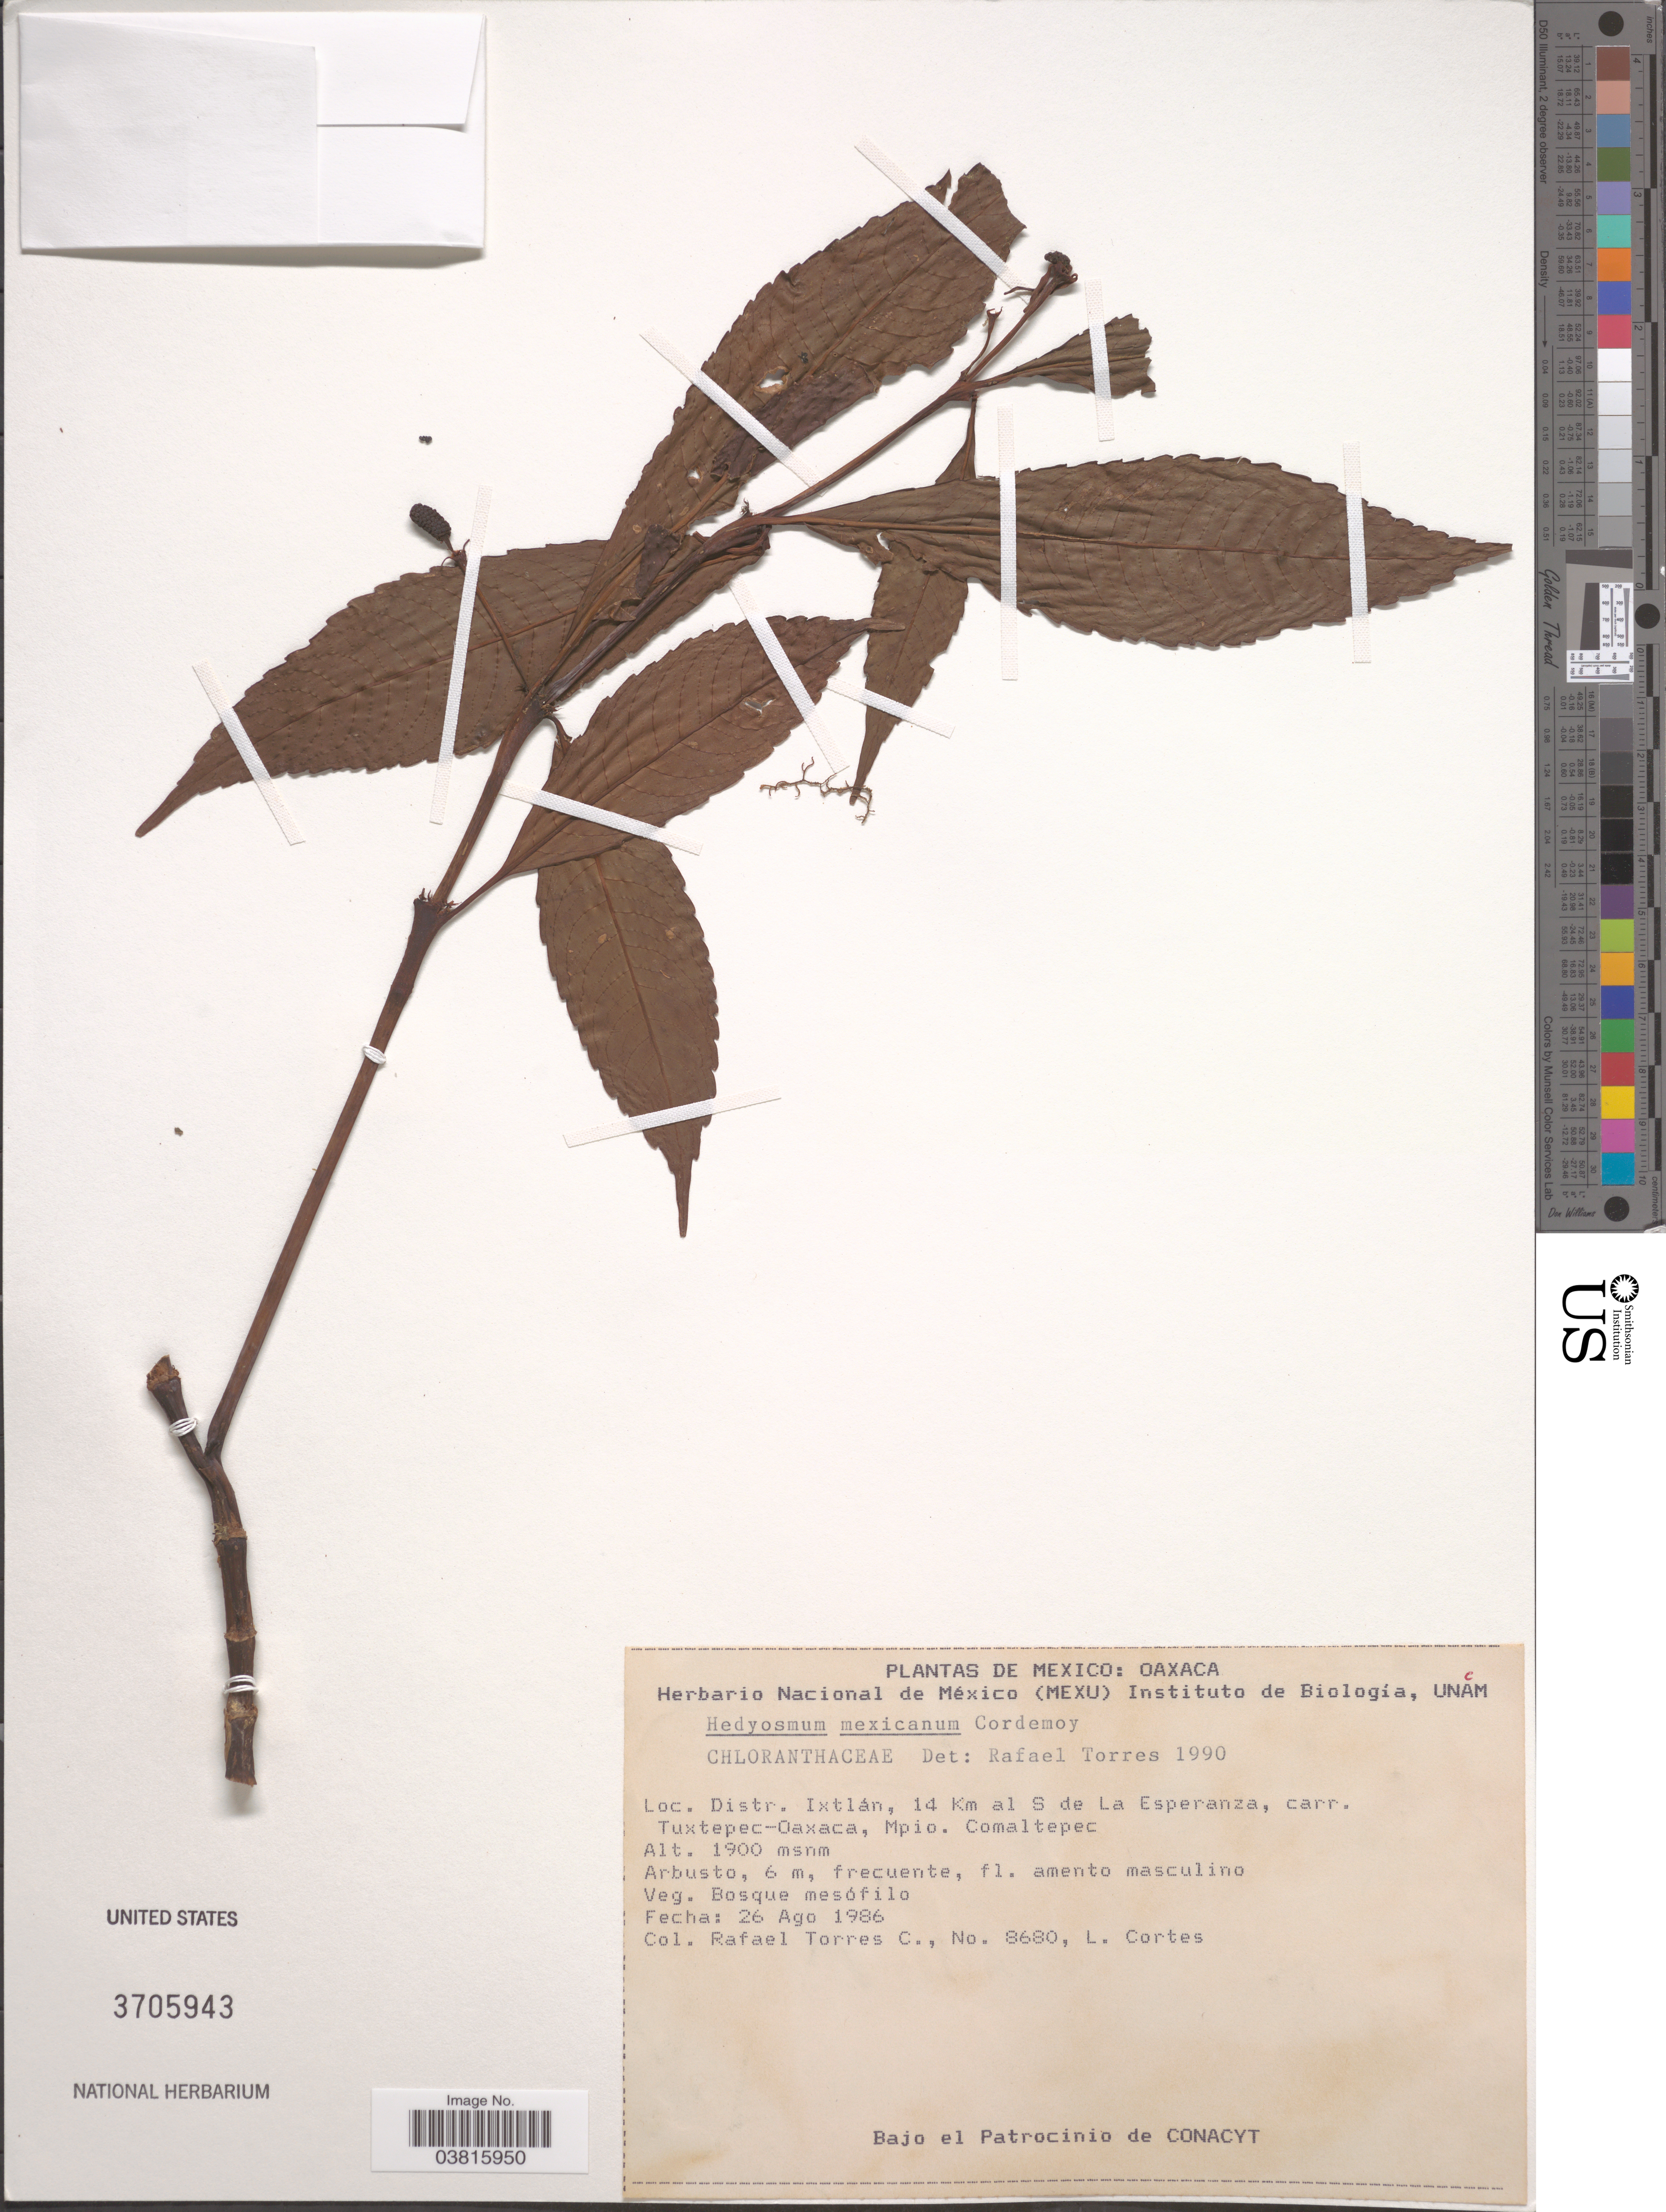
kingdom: Plantae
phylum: Tracheophyta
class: Magnoliopsida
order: Chloranthales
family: Chloranthaceae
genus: Hedyosmum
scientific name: Hedyosmum artocarpus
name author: Solms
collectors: R. Torres C. & L. Cortes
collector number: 8680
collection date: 1986-08-26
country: Mexico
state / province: Oaxaca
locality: Distr. Ixtlán, 14 Km al S de La Esperanza, carr. Tuxtepec-Oaxaca, Mpio. Comaltepec.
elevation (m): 1900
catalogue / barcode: US 3705943